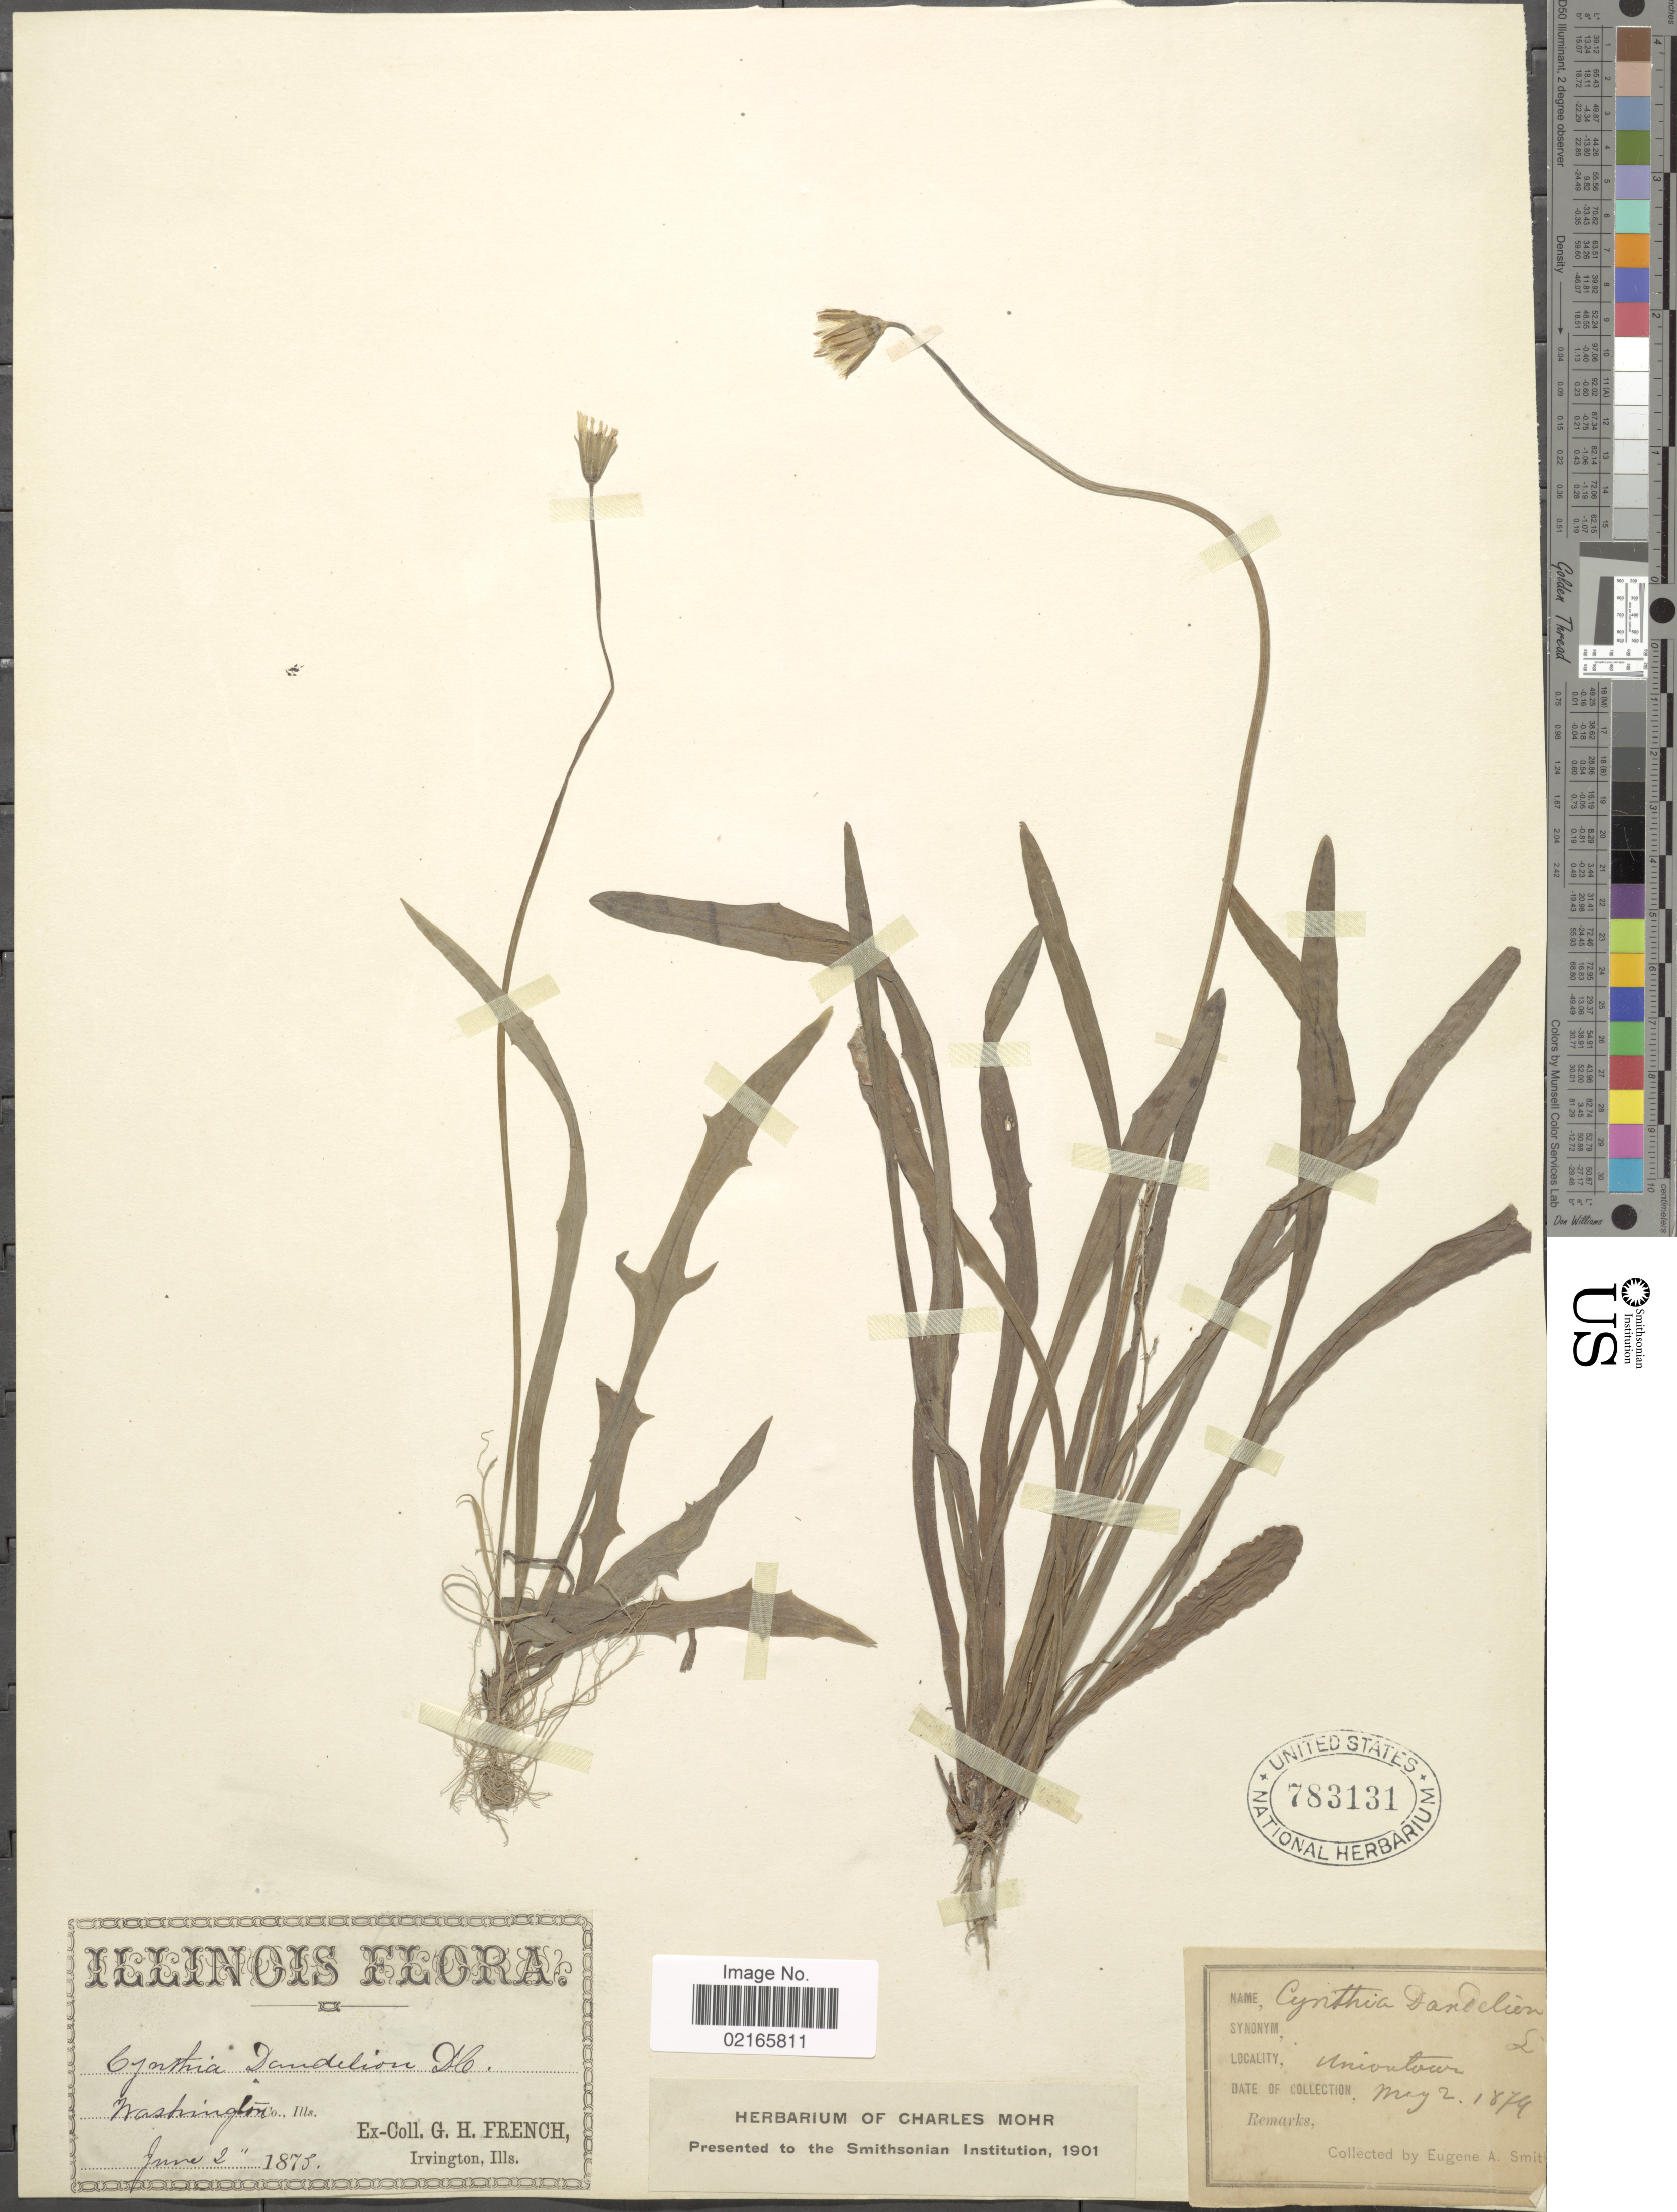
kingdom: Plantae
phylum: Tracheophyta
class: Magnoliopsida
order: Asterales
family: Asteraceae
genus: Krigia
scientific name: Krigia dandelion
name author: (L.) Nutt.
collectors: G. H. French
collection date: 1873-06-02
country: United States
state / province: Illinois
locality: Washington Co.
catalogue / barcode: US 783131-2